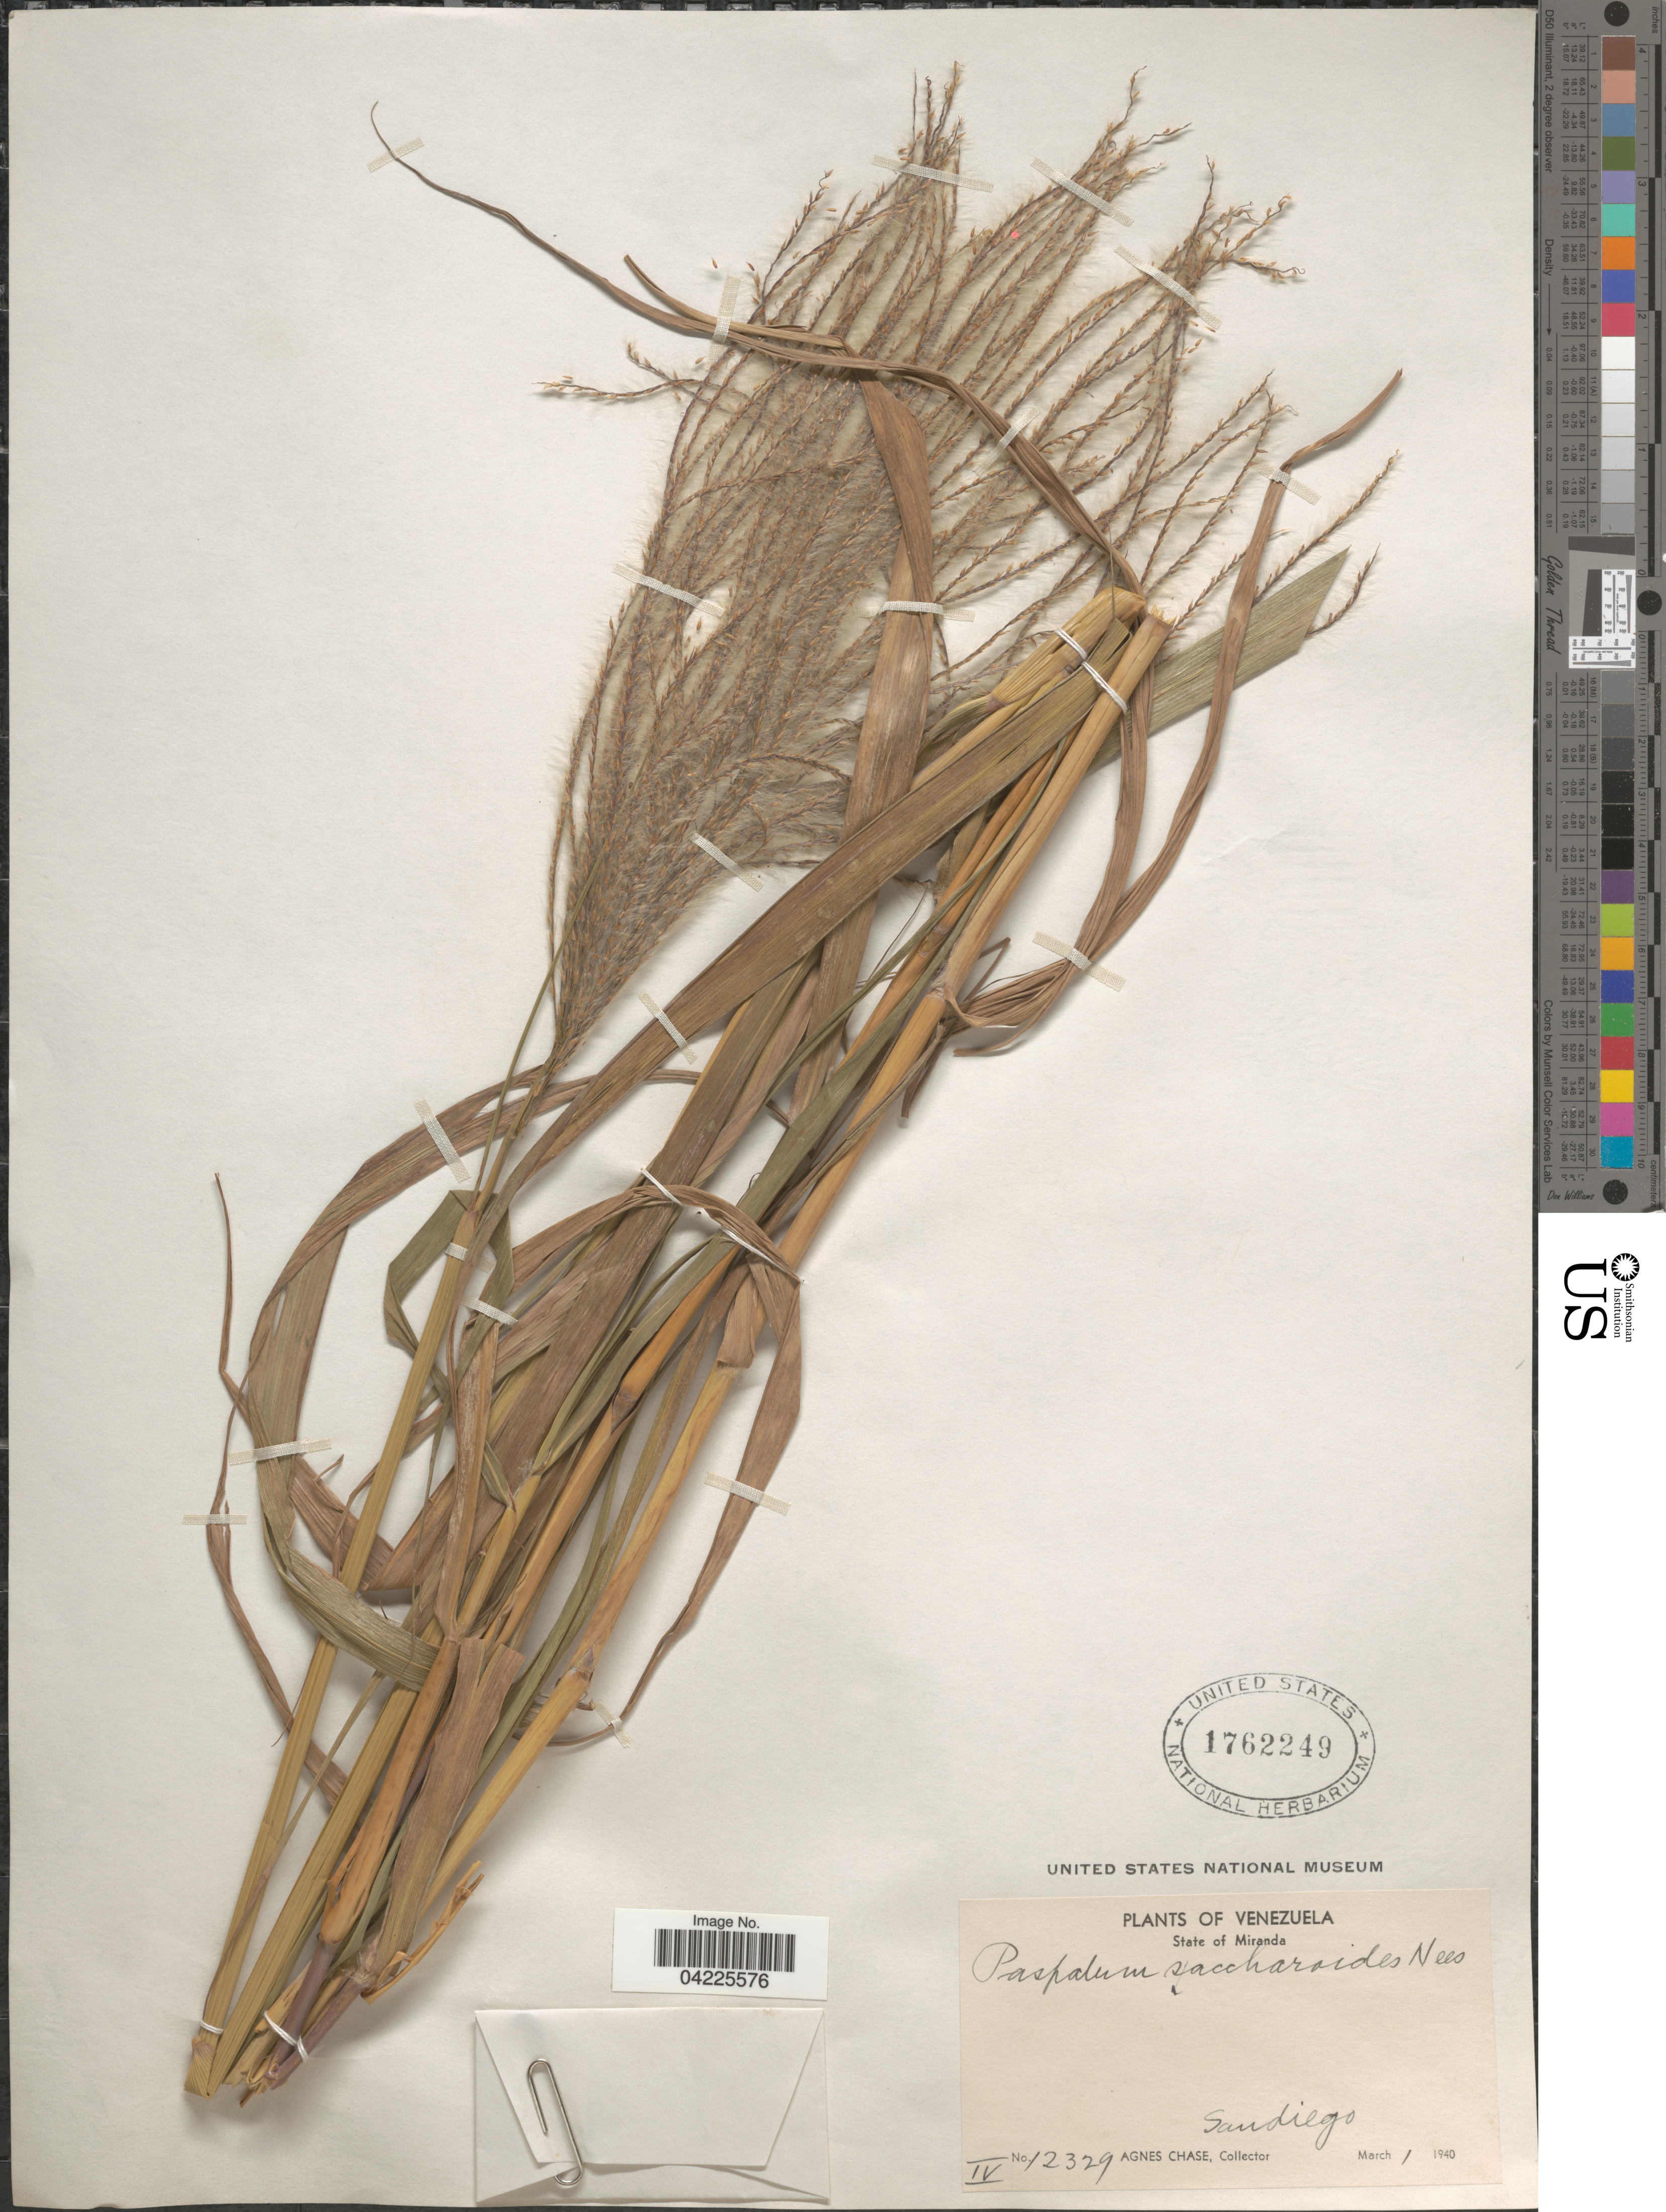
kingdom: Plantae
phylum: Tracheophyta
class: Liliopsida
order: Poales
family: Poaceae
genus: Paspalum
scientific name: Paspalum saccharoides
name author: Nees ex Trin.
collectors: A. Chase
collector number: IV12329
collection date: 1940-03-01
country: Venezuela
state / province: Miranda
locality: Sandiego.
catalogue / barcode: US 1762249